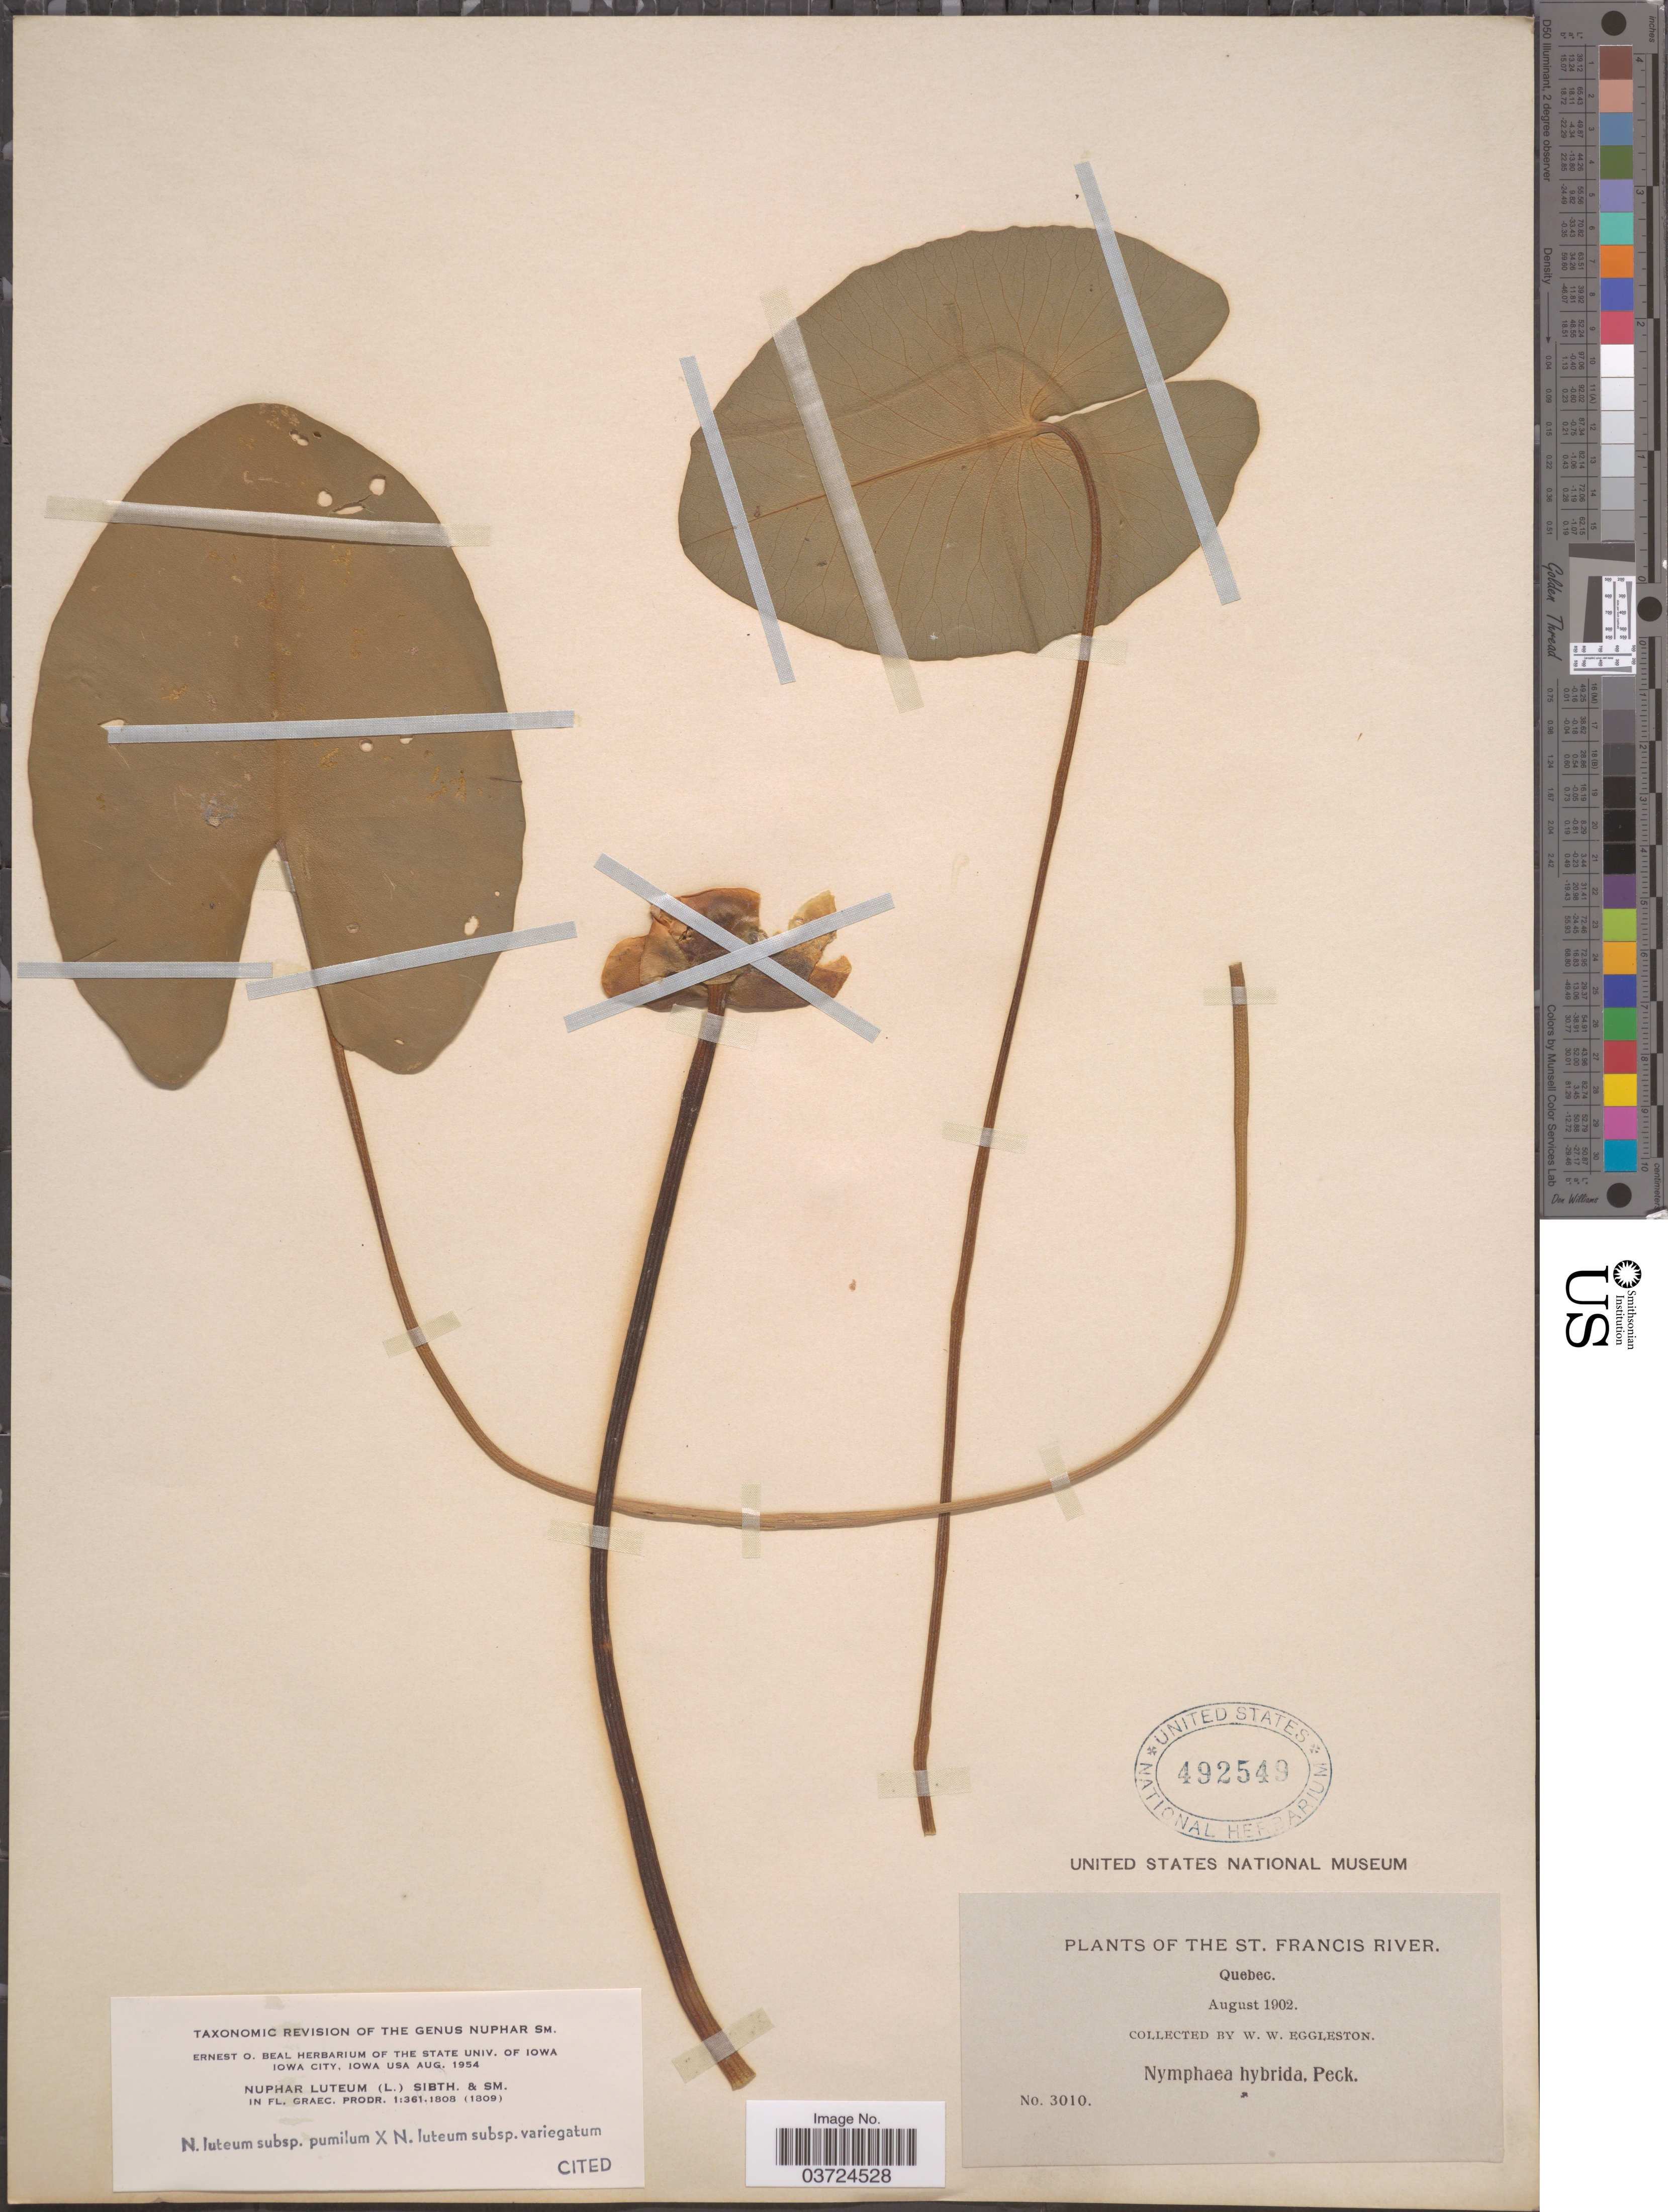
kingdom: Plantae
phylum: Tracheophyta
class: Magnoliopsida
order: Nymphaeales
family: Nymphaeaceae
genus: Nuphar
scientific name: Nuphar lutea subsp. pumila x N. lutea subsp. variegata (Engelm. ex Durand) E.O. Beal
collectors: W. W. Eggleston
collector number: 3010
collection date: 1902-08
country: Canada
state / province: Quebec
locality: The St. Francis River.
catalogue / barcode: US 492549